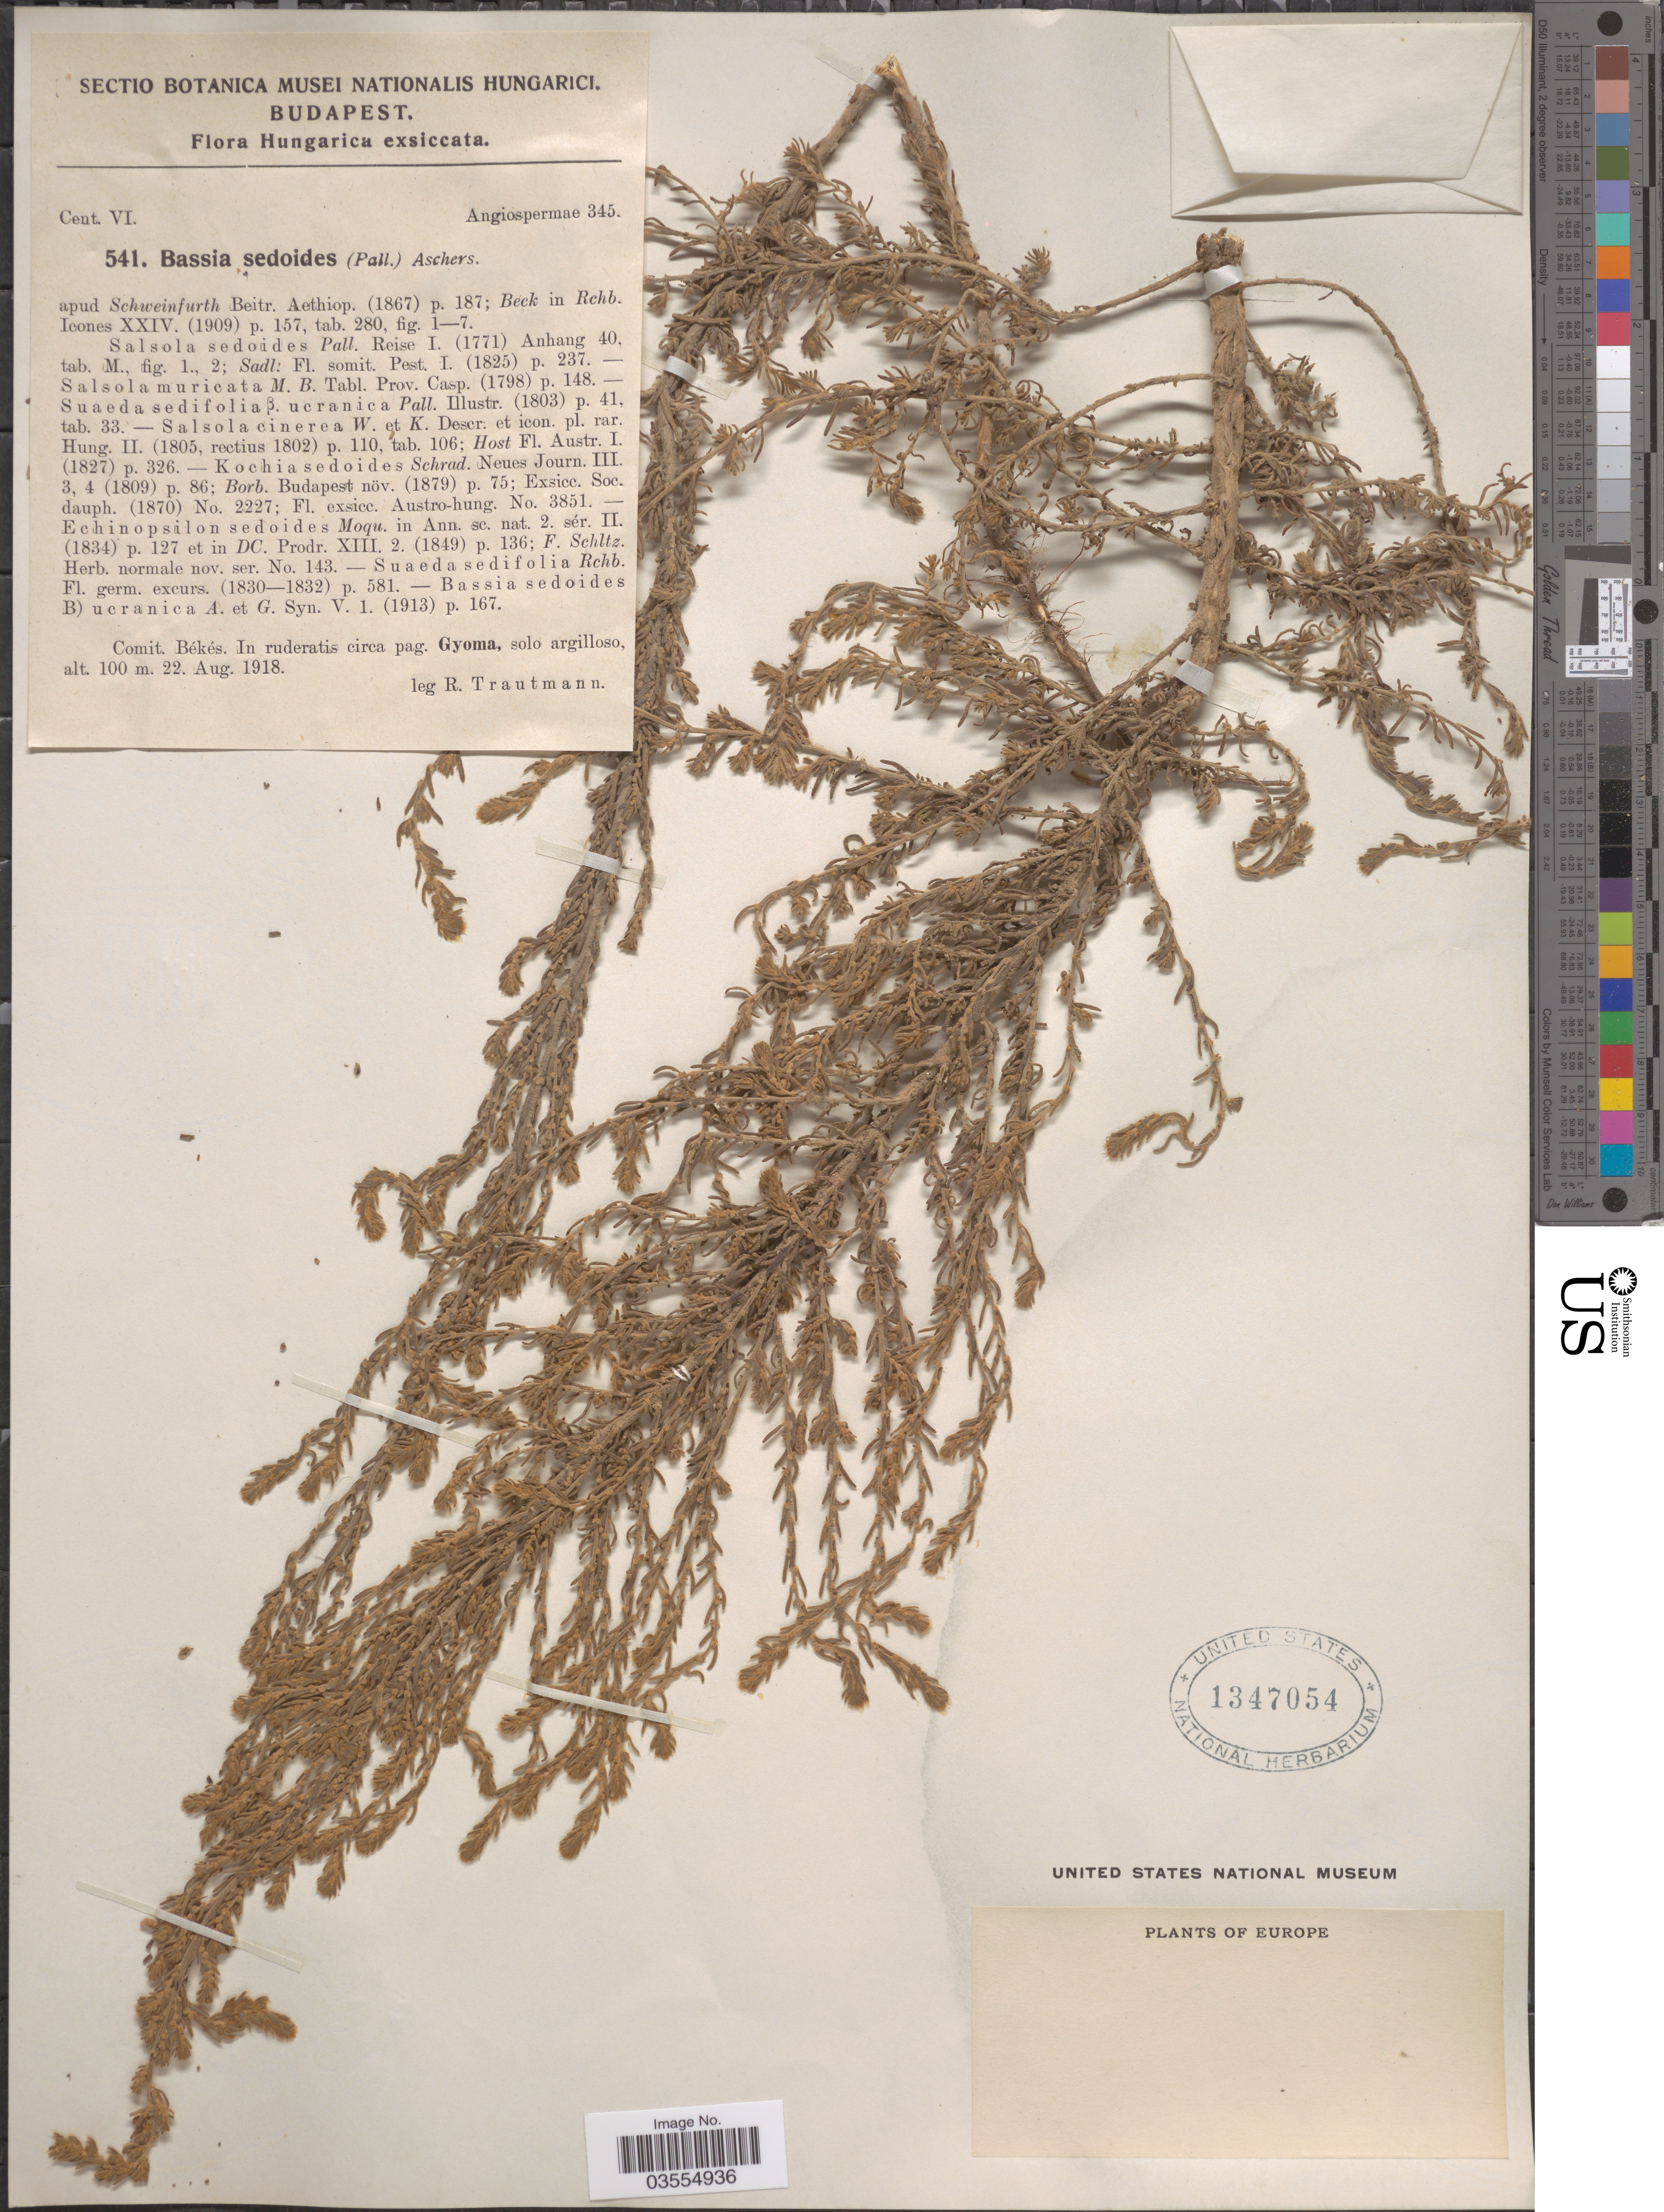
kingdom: Plantae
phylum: Tracheophyta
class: Magnoliopsida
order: Caryophyllales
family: Amaranthaceae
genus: Grubovia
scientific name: Grubovia sedoides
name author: (Pall.) G.L. Chu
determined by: Strong, Mark T., (BOT), Smithsonian Institution - National Museum of Natural History (UNITED STATES)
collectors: R. Trautmann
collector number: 541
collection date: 1918-08-22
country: Hungary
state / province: Budapest, Capital District of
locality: Comit. Békés. In ruderatis circa pag. Gyoma, solo argilloso.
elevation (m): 100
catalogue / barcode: US 1347054